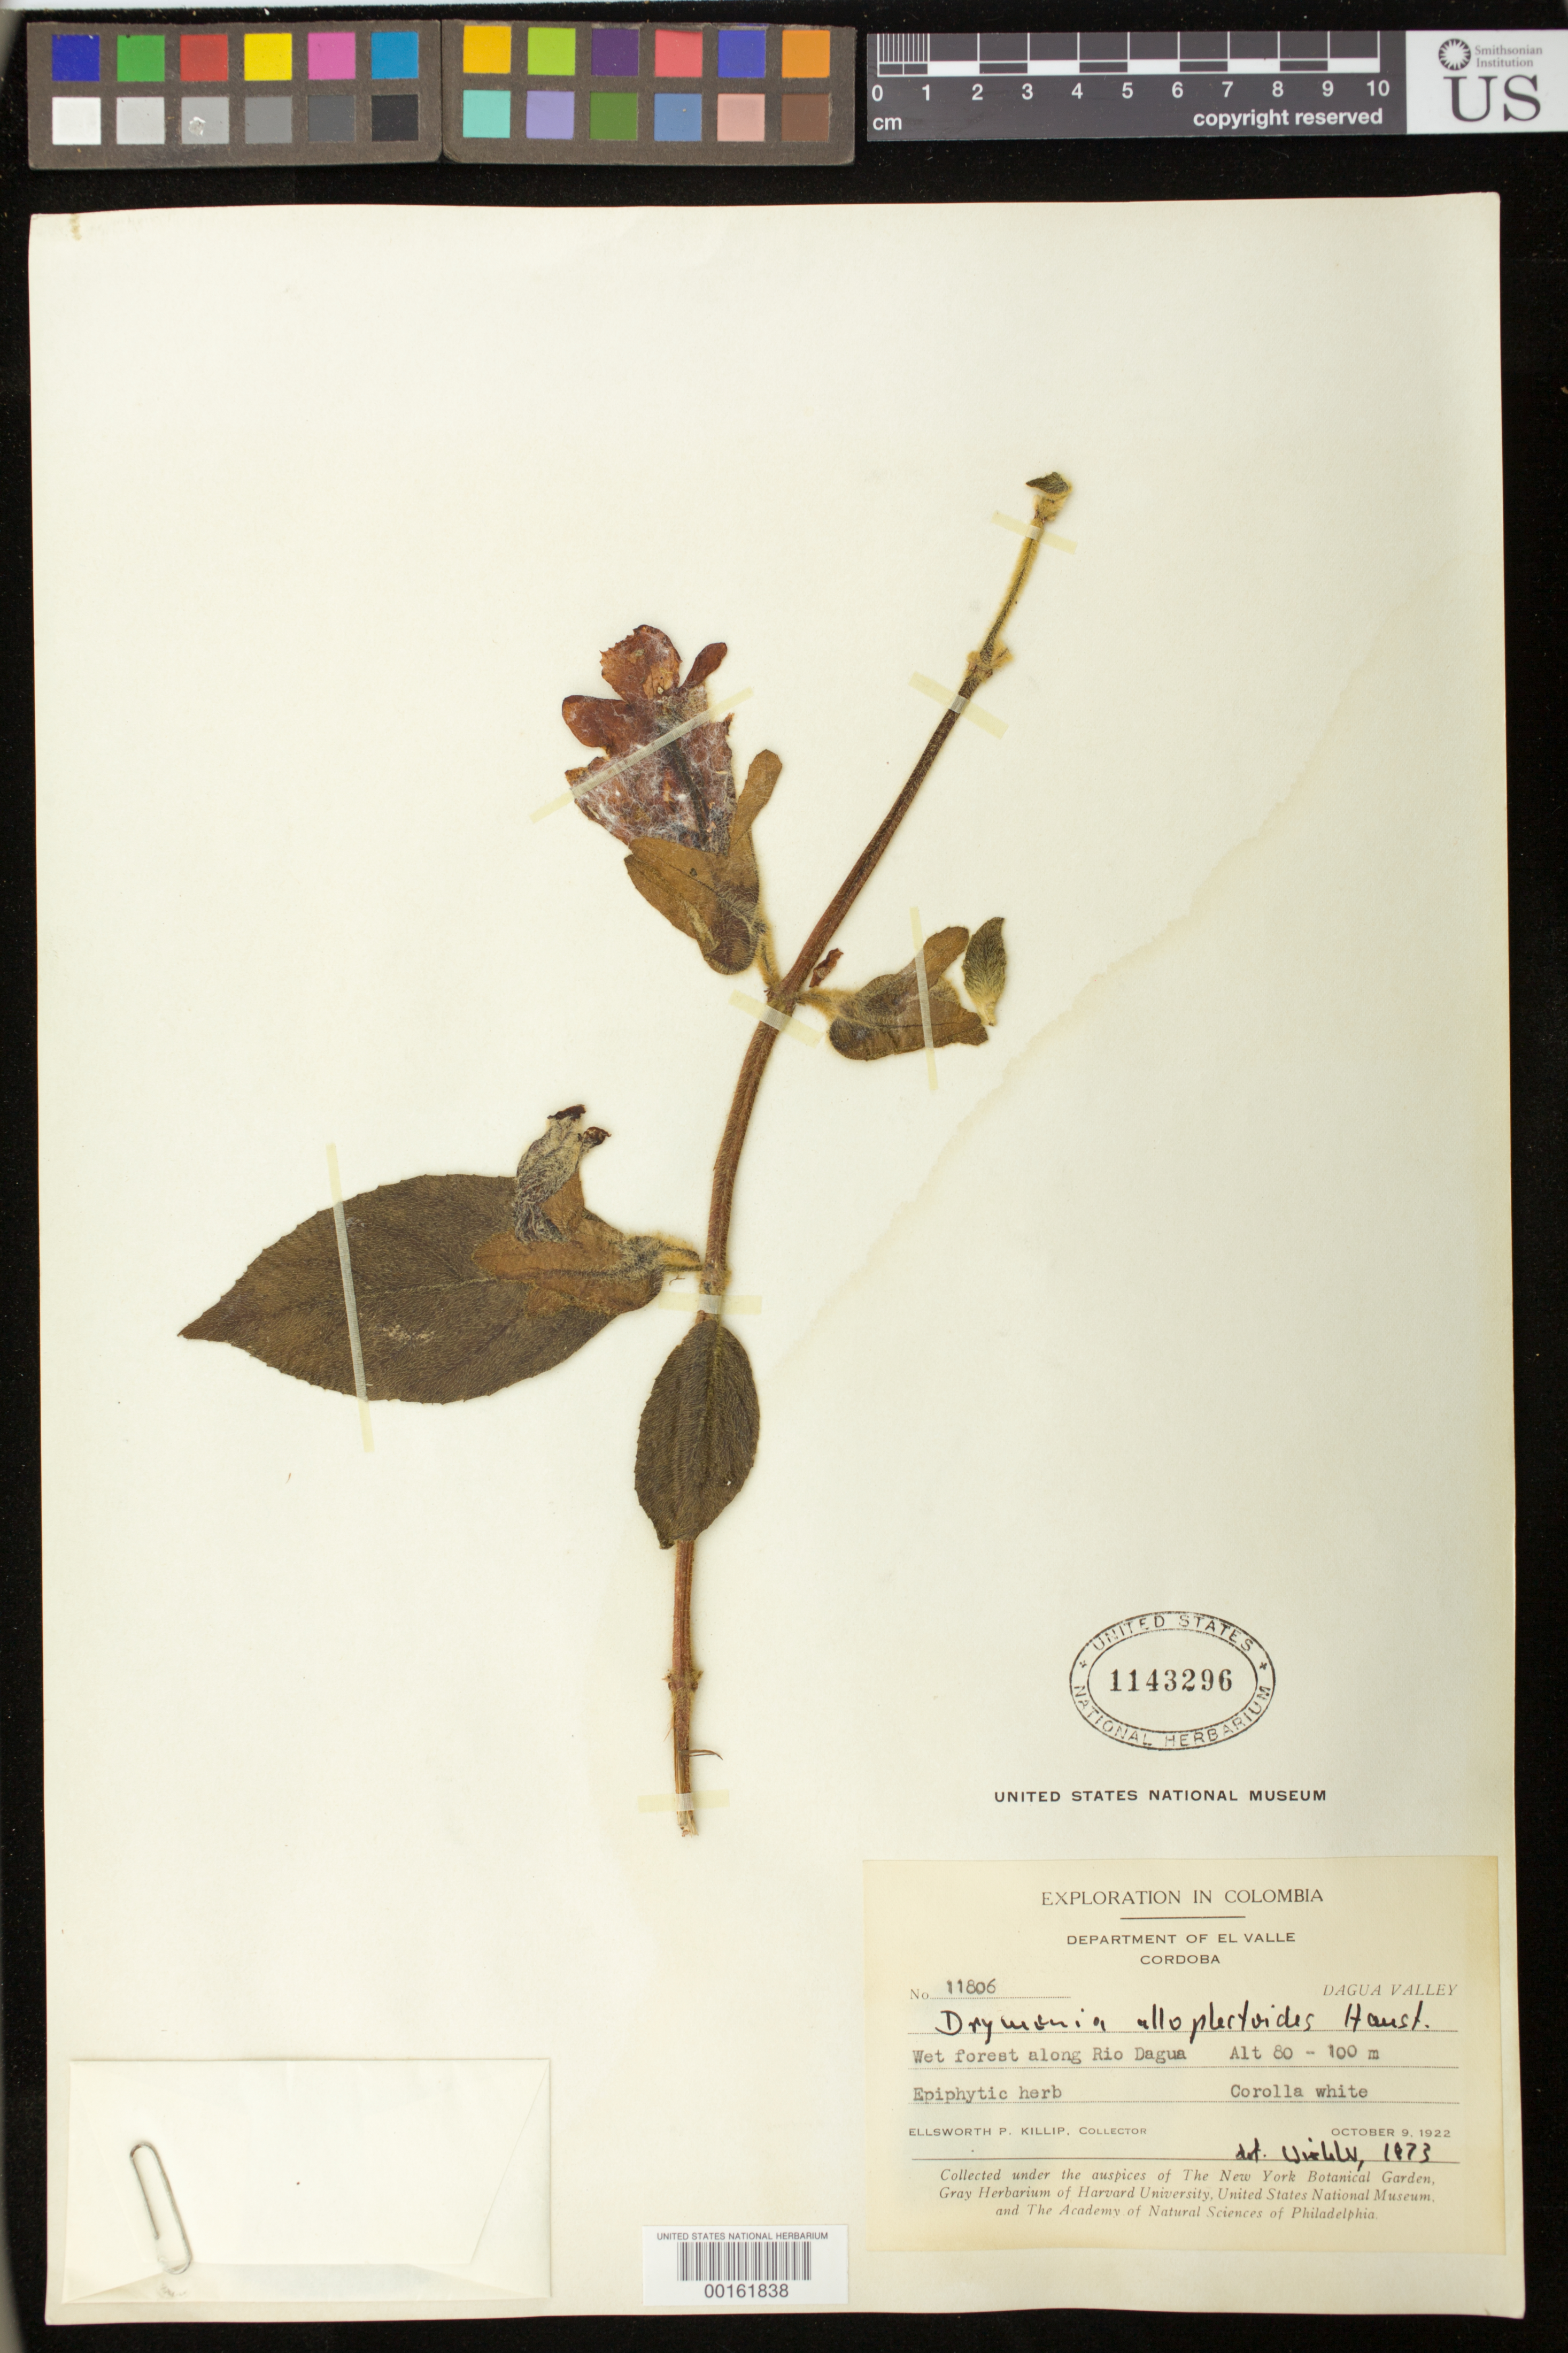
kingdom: Plantae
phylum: Tracheophyta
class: Magnoliopsida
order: Lamiales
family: Gesneriaceae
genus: Drymonia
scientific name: Drymonia alloplectoides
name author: Hanst.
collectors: E. P. Killip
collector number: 11806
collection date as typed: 09 Oct 1922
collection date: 1922-10-09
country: Colombia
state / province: Valle del Cauca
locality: Cordoba, along Rio Dagua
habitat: Wet forest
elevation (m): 80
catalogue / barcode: US 1143296